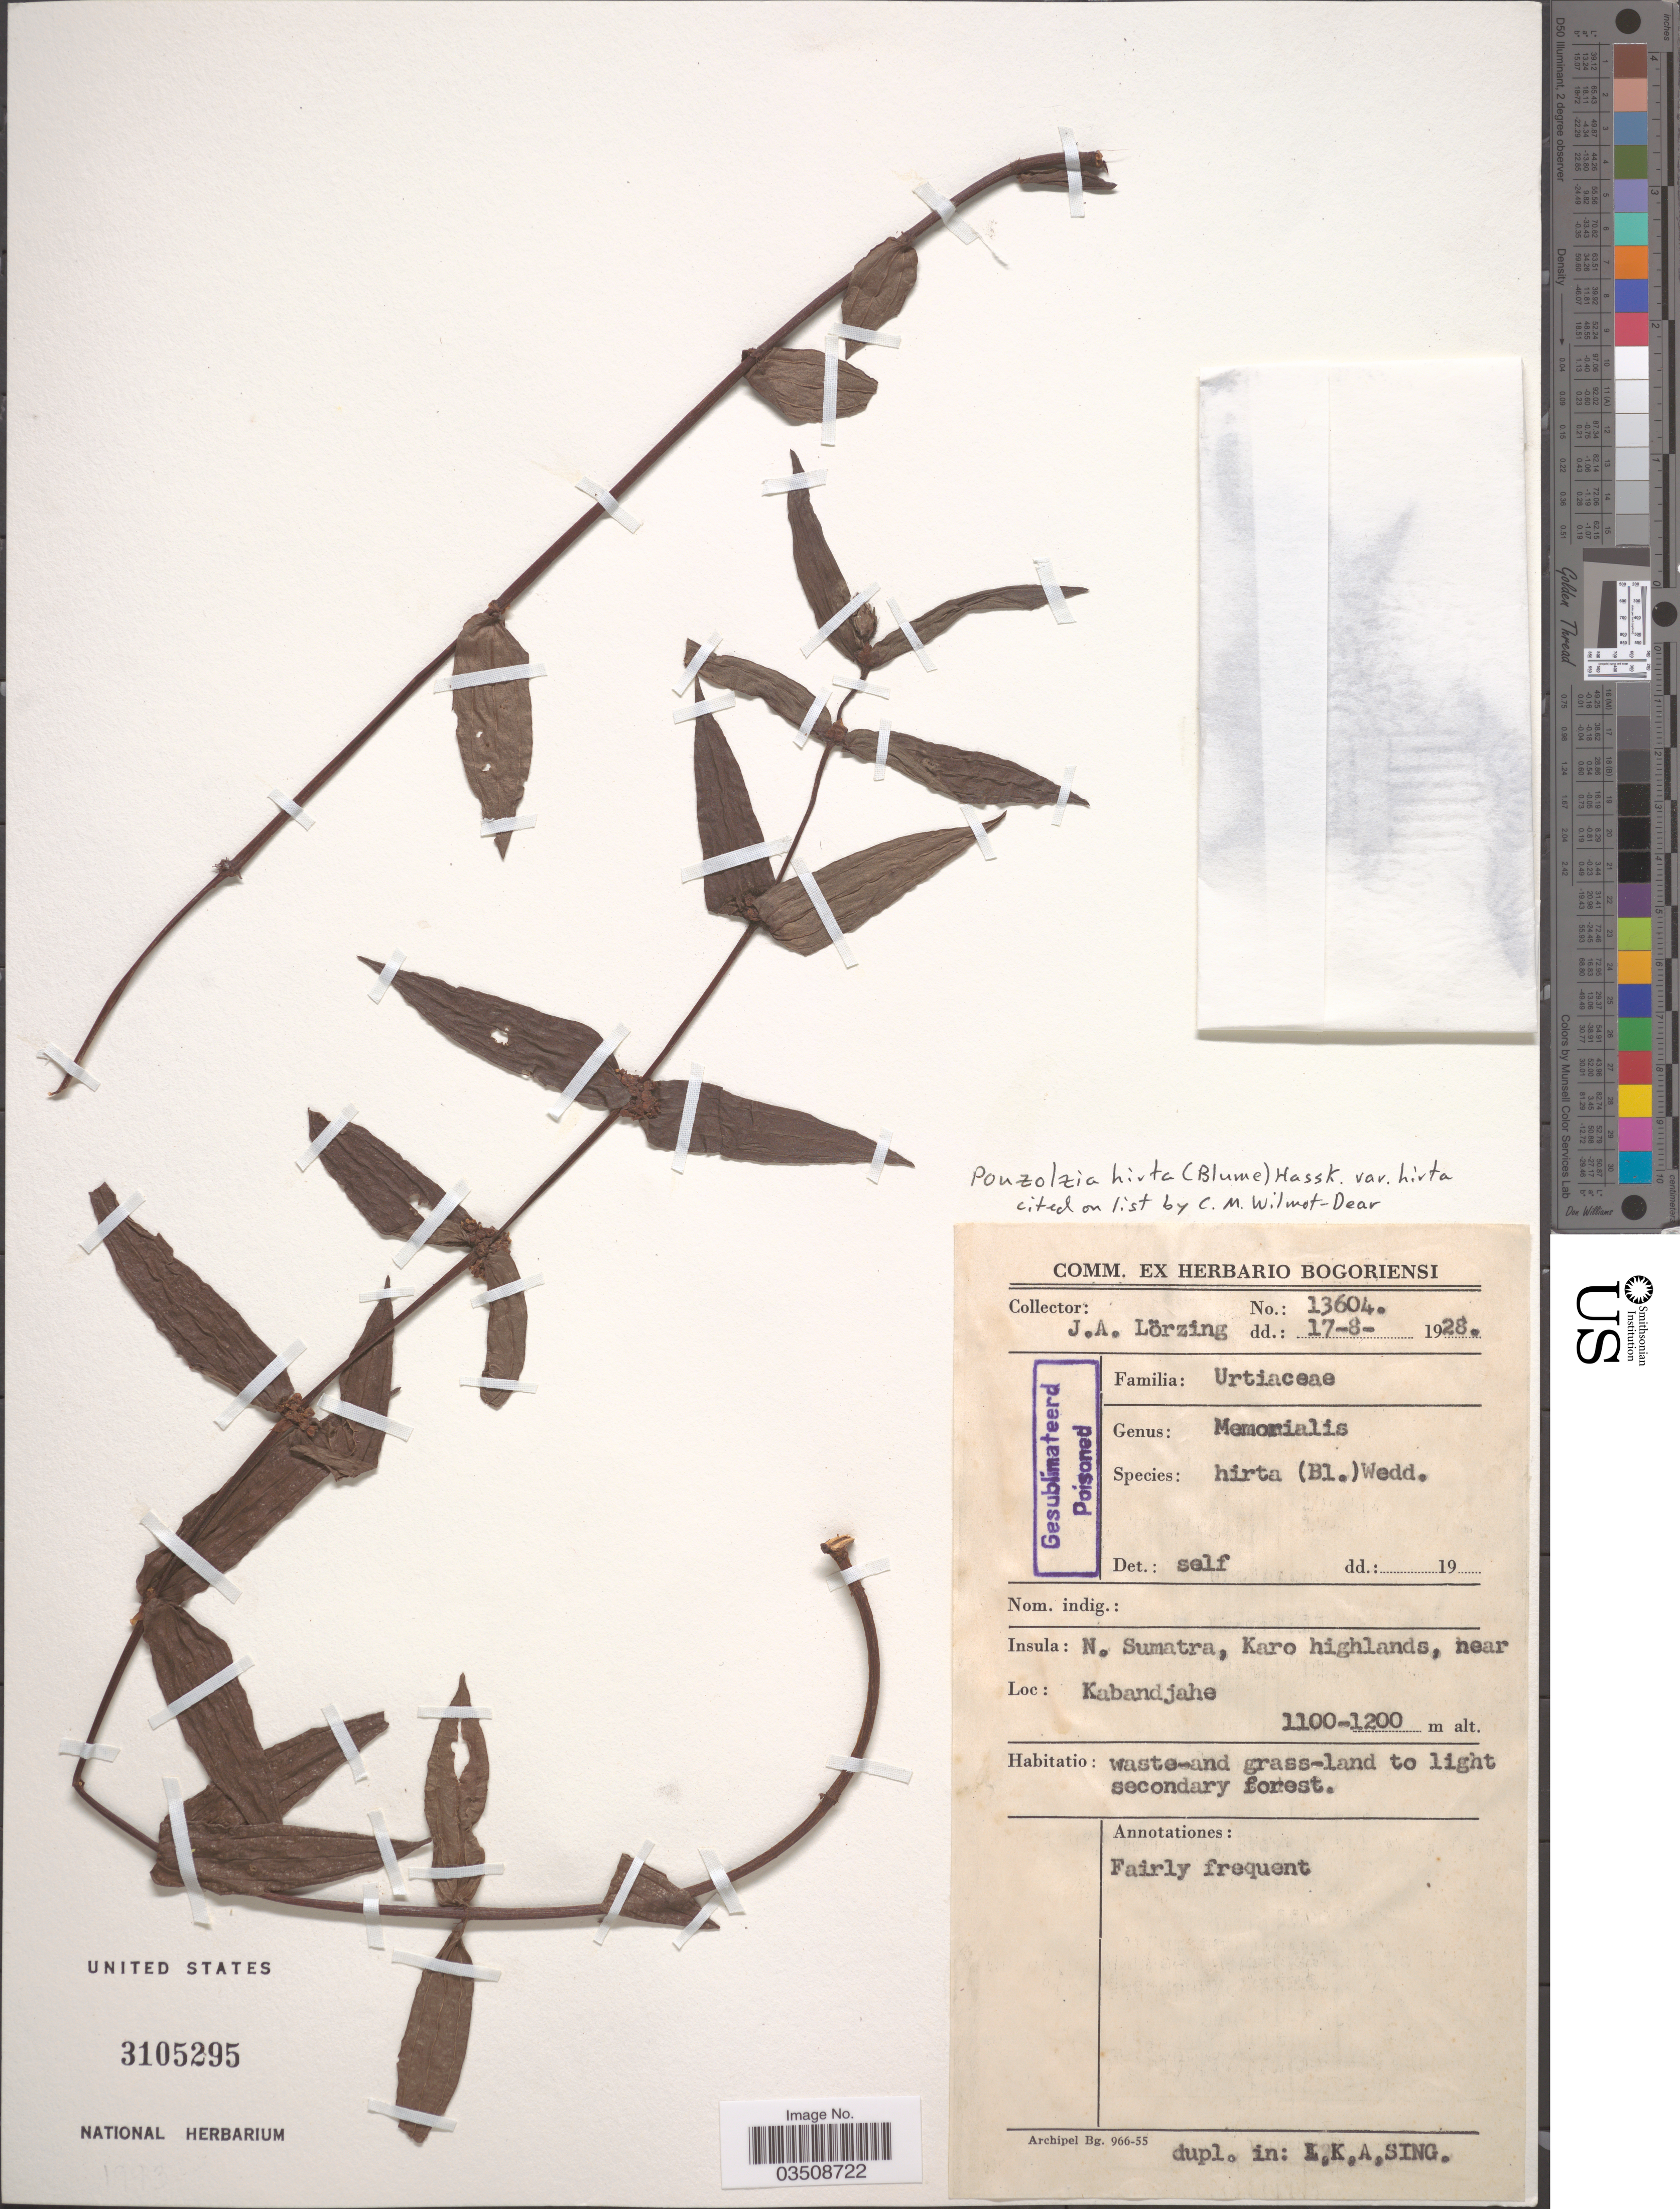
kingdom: Plantae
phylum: Tracheophyta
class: Magnoliopsida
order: Rosales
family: Urticaceae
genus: Gonostegia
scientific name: Gonostegia triandra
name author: (Blume) Miq.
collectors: J. Lorzing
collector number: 13604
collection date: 1928-08-17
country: Indonesia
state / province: Sumatra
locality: Insula: N. Sumatra, Karo highlands, near Kabandjahe.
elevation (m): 1100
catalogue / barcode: US 3105295